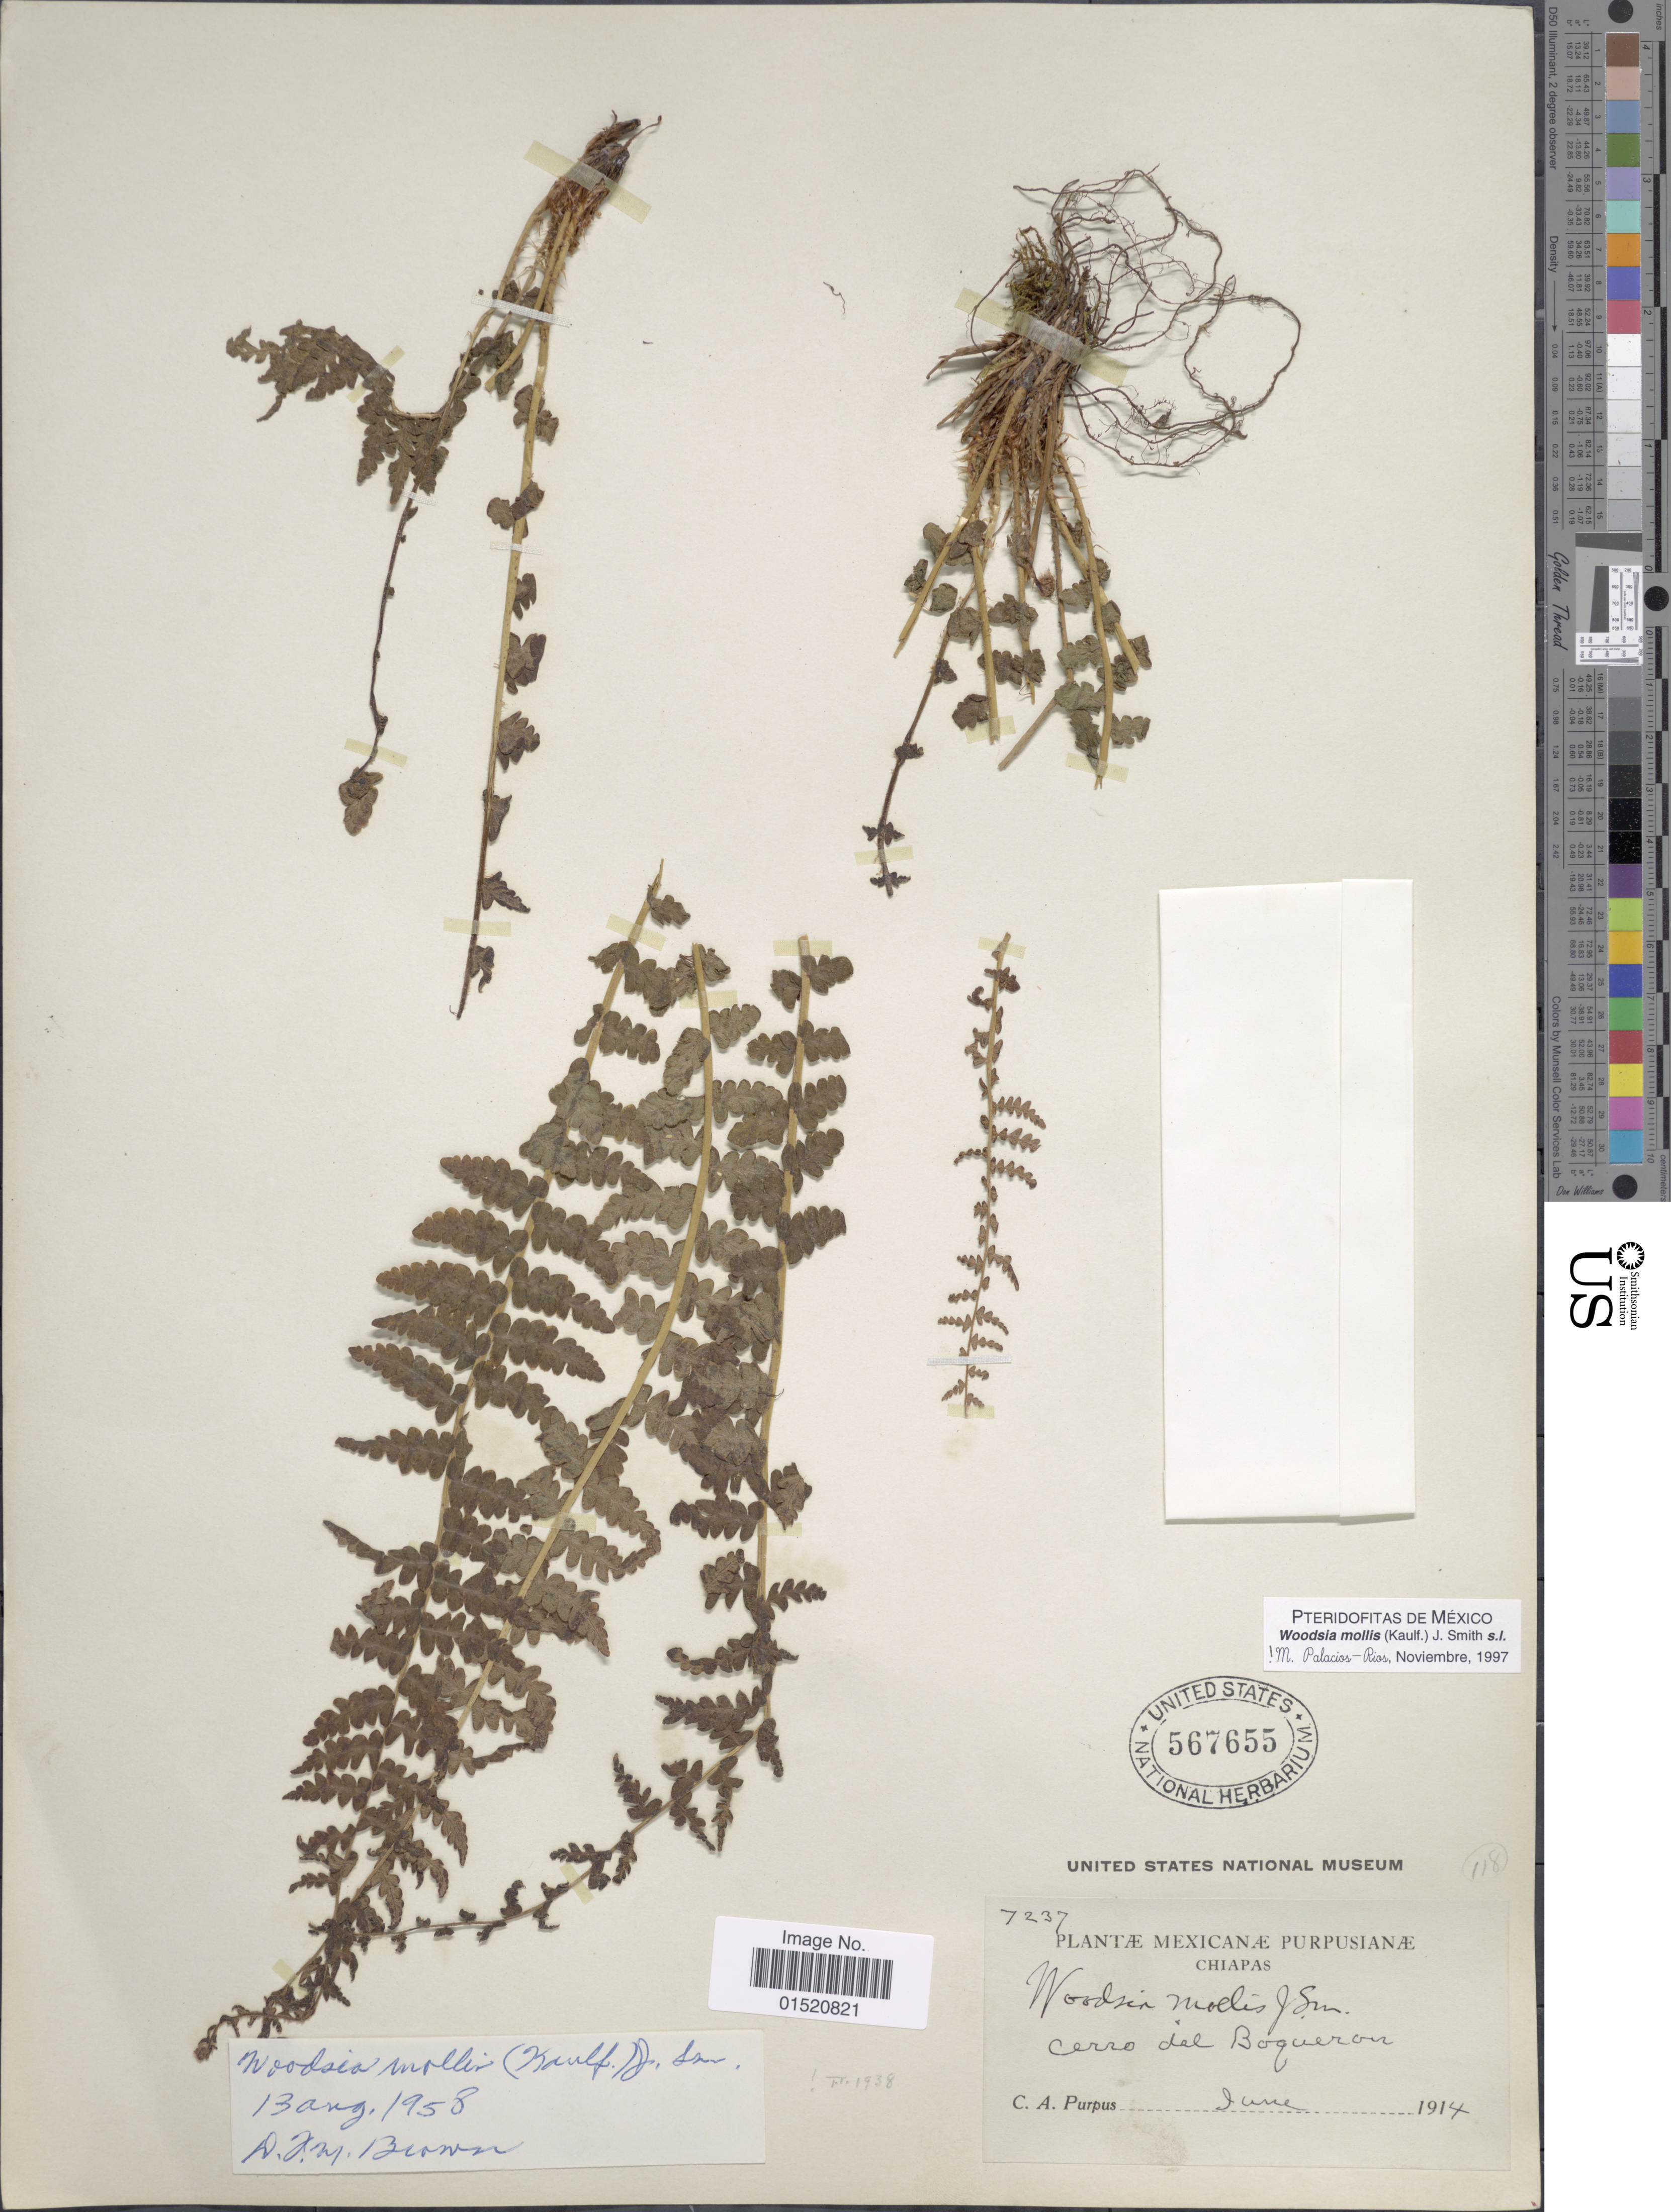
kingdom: Plantae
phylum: Tracheophyta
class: Polypodiopsida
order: Polypodiales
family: Woodsiaceae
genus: Woodsia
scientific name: Woodsia mollis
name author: (Kaulf.) J. Sm.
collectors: C. A. Purpus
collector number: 7237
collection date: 1914-06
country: Mexico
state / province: Chiapas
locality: Cerro del Boqueron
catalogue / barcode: US 567655